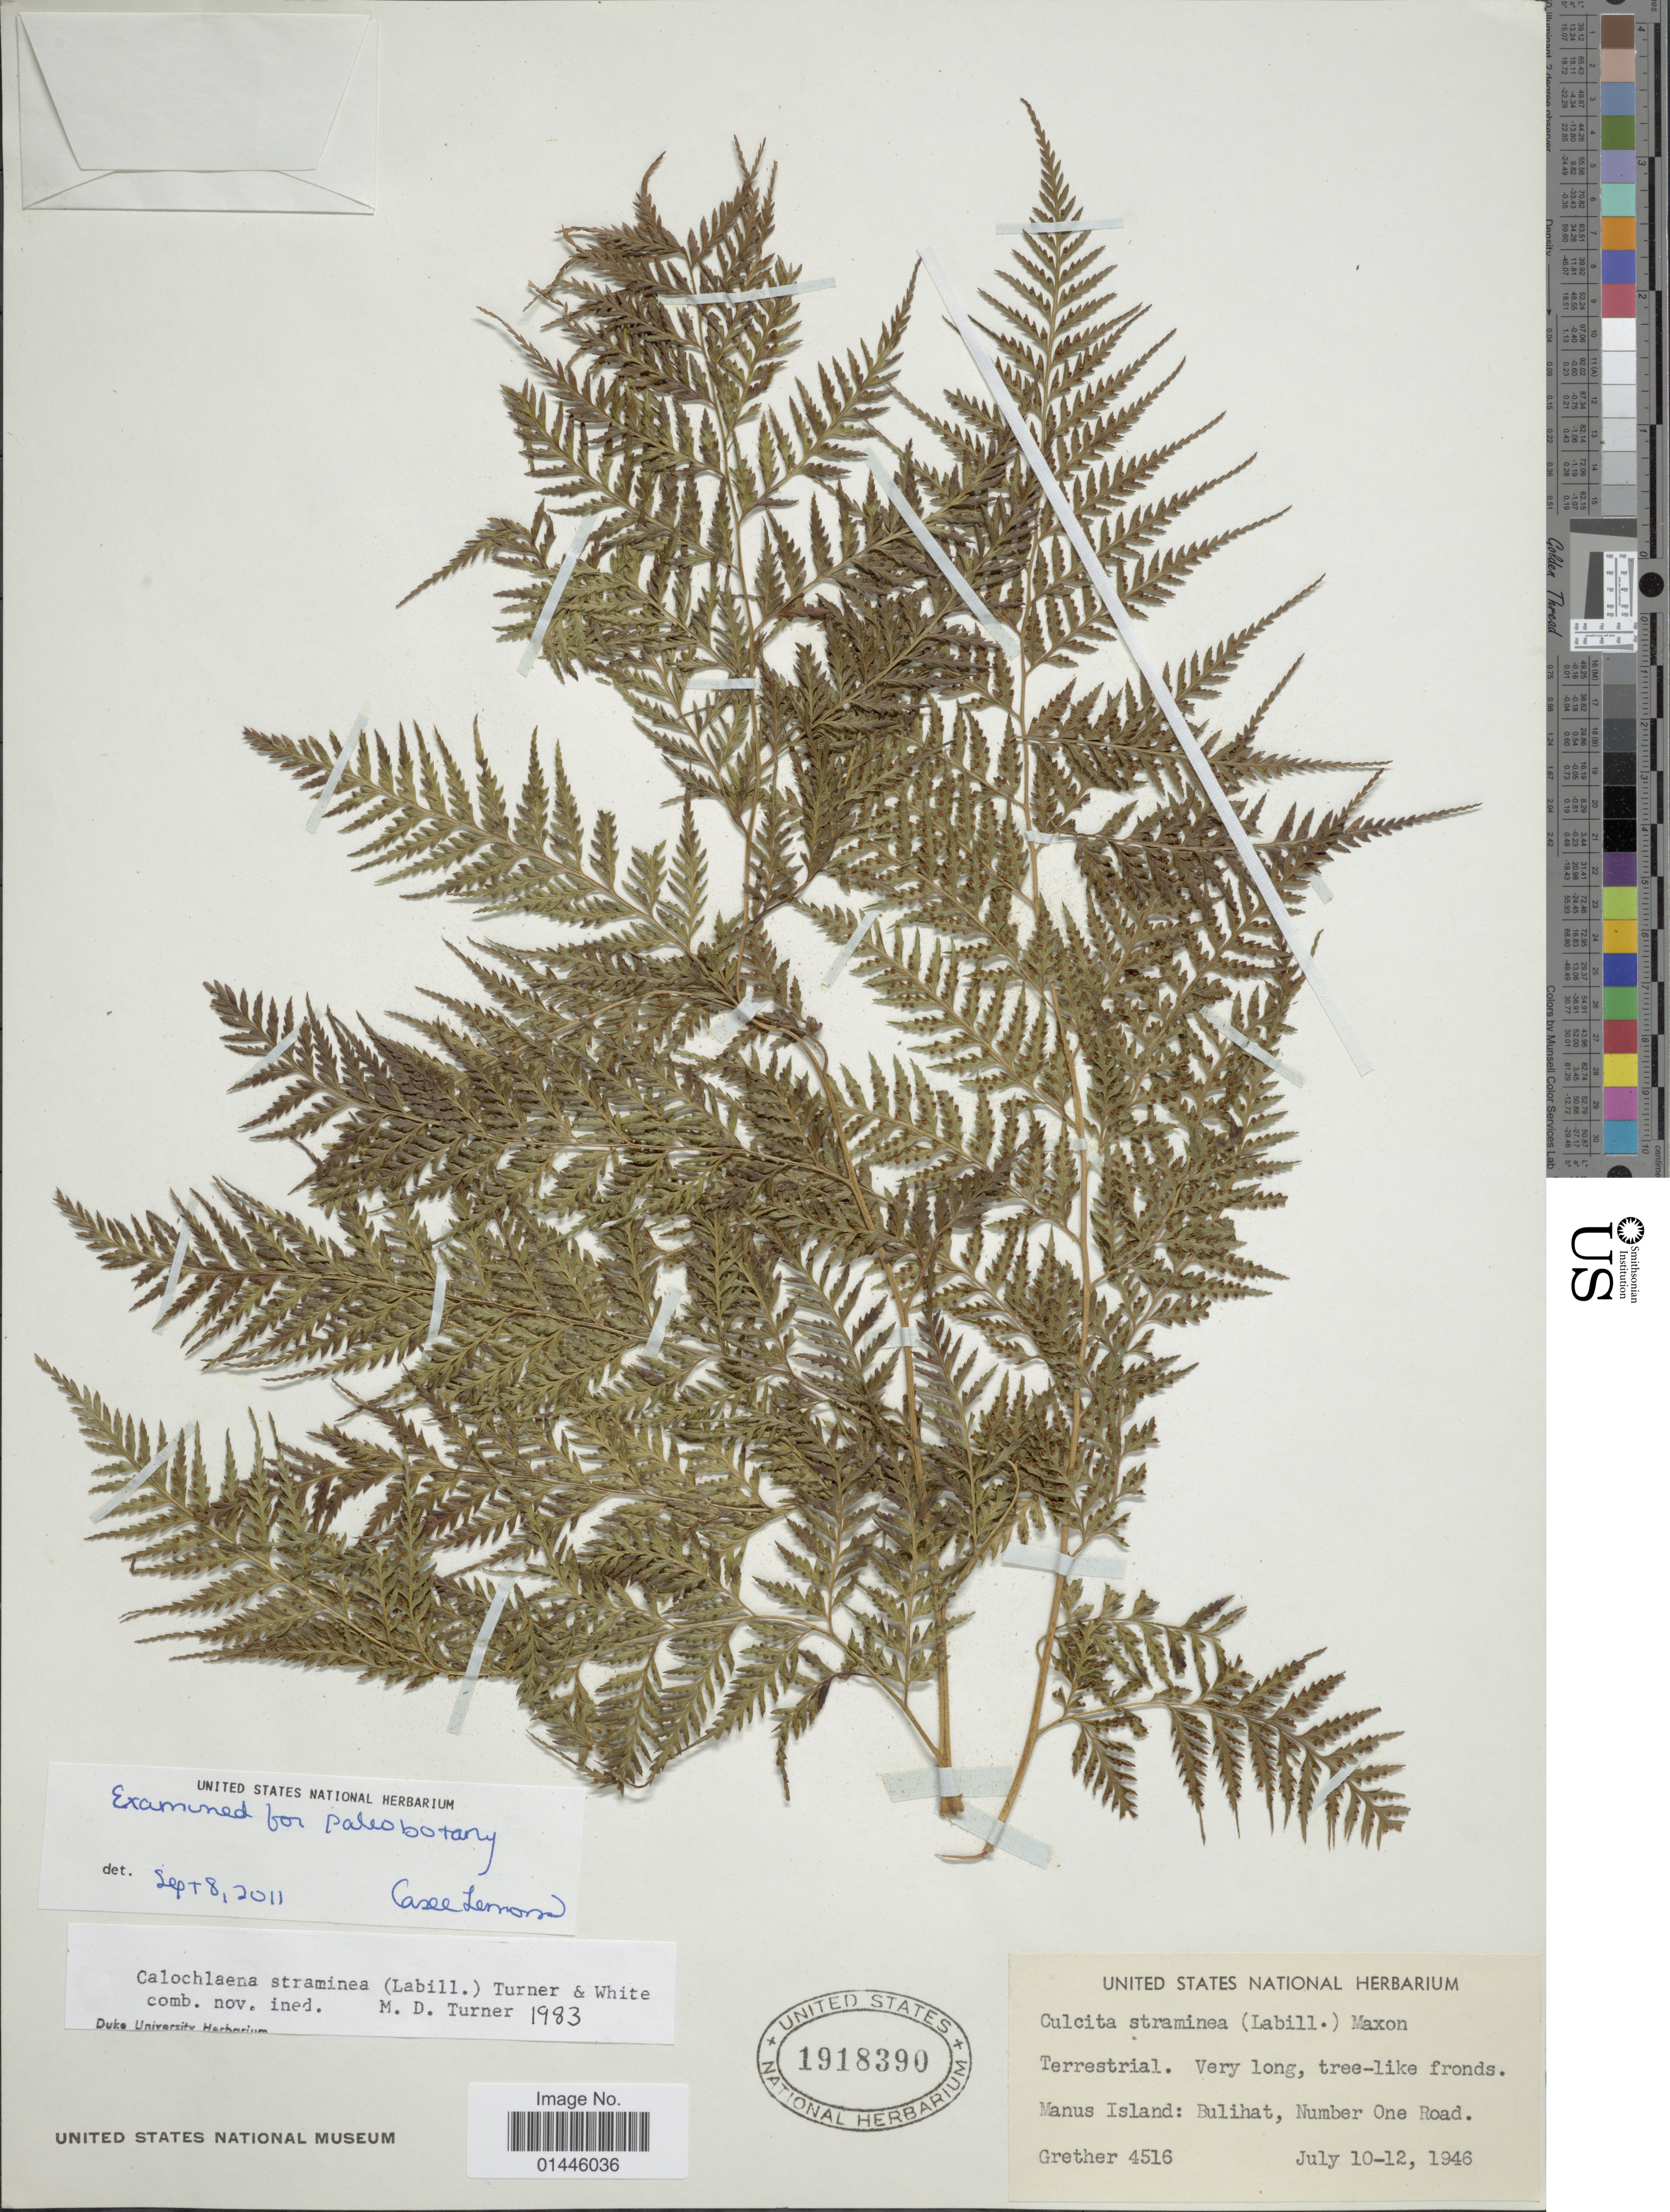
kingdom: Plantae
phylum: Tracheophyta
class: Polypodiopsida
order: Cyatheales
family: Dicksoniaceae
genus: Calochlaena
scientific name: Calochlaena straminea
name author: (Labill.) M.D. Turner & R.A. White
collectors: -. Grether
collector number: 4516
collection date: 1946-07-10/1946-07-12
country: Papua New Guinea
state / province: Manus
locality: Manus Islan: Bulihat, Number One Road.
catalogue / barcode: US 1918390